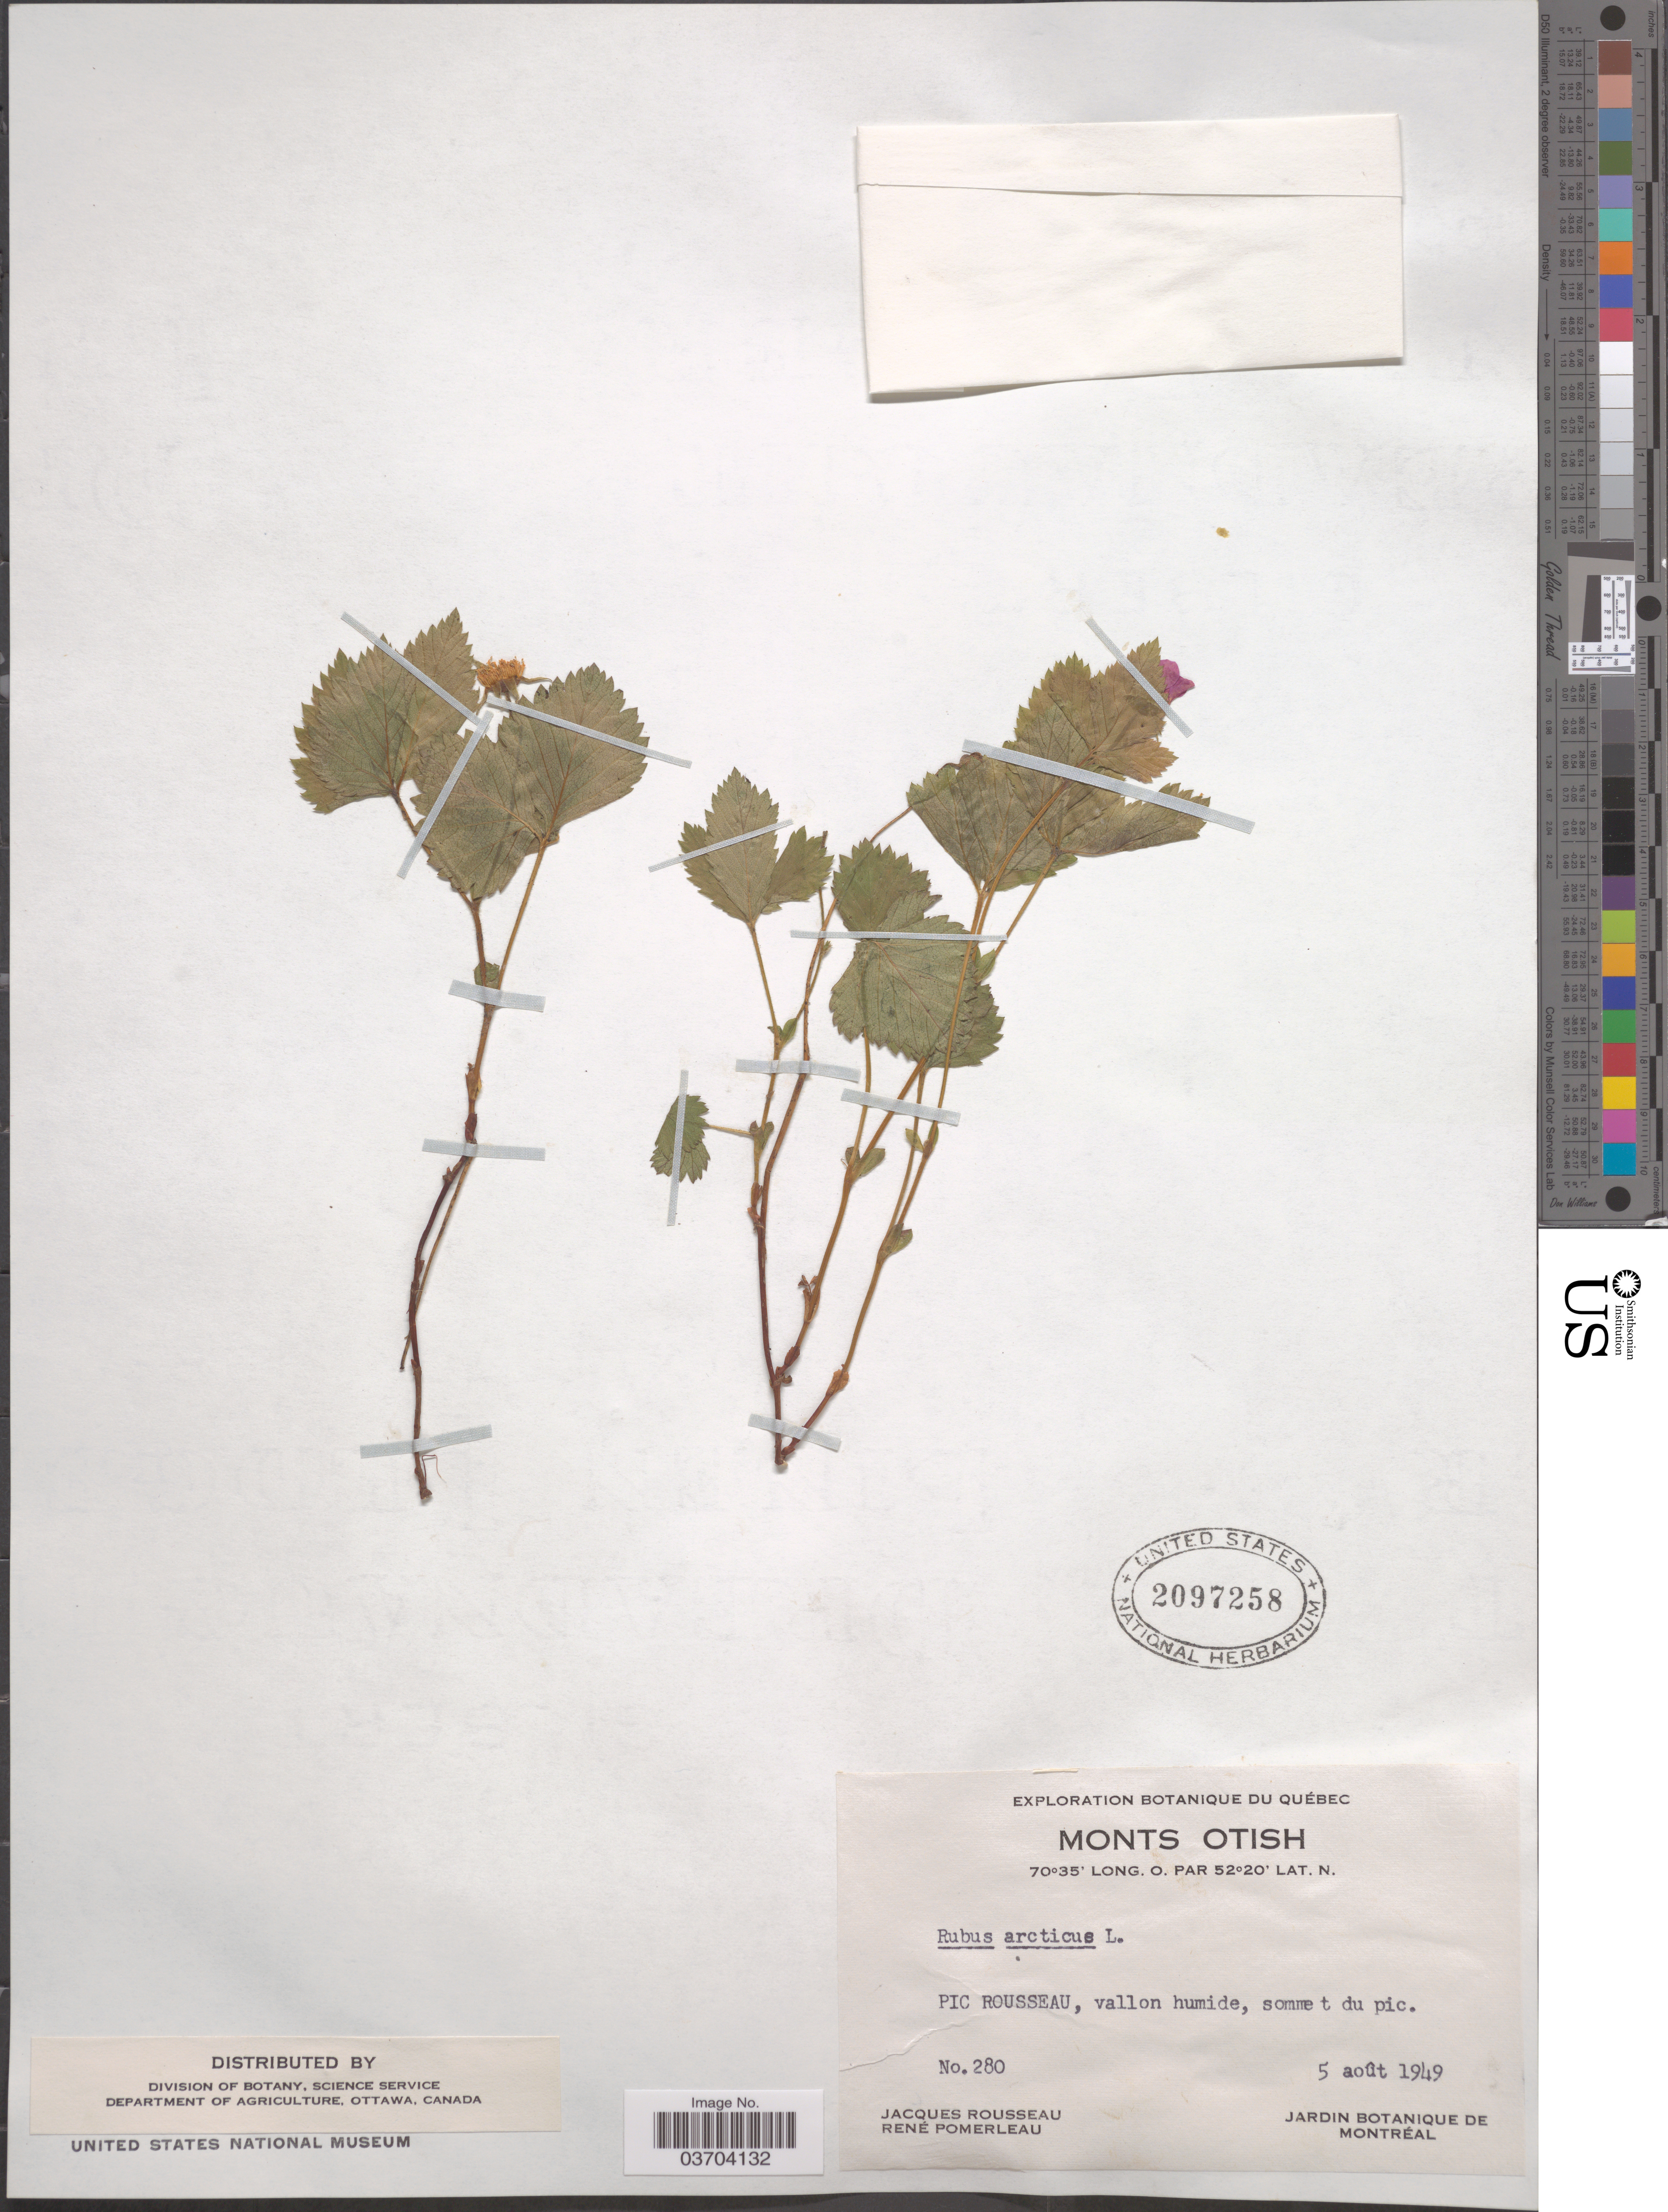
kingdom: Plantae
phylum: Tracheophyta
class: Magnoliopsida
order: Rosales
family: Rosaceae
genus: Rubus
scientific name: Rubus arcticus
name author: L.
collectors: J. Rousseau & R. Pomerleau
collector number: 280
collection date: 1949-08-05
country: Canada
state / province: Quebec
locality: Monts Otish. Pic Rousseau, vallon humide, somme t du pic.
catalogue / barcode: US 2097258